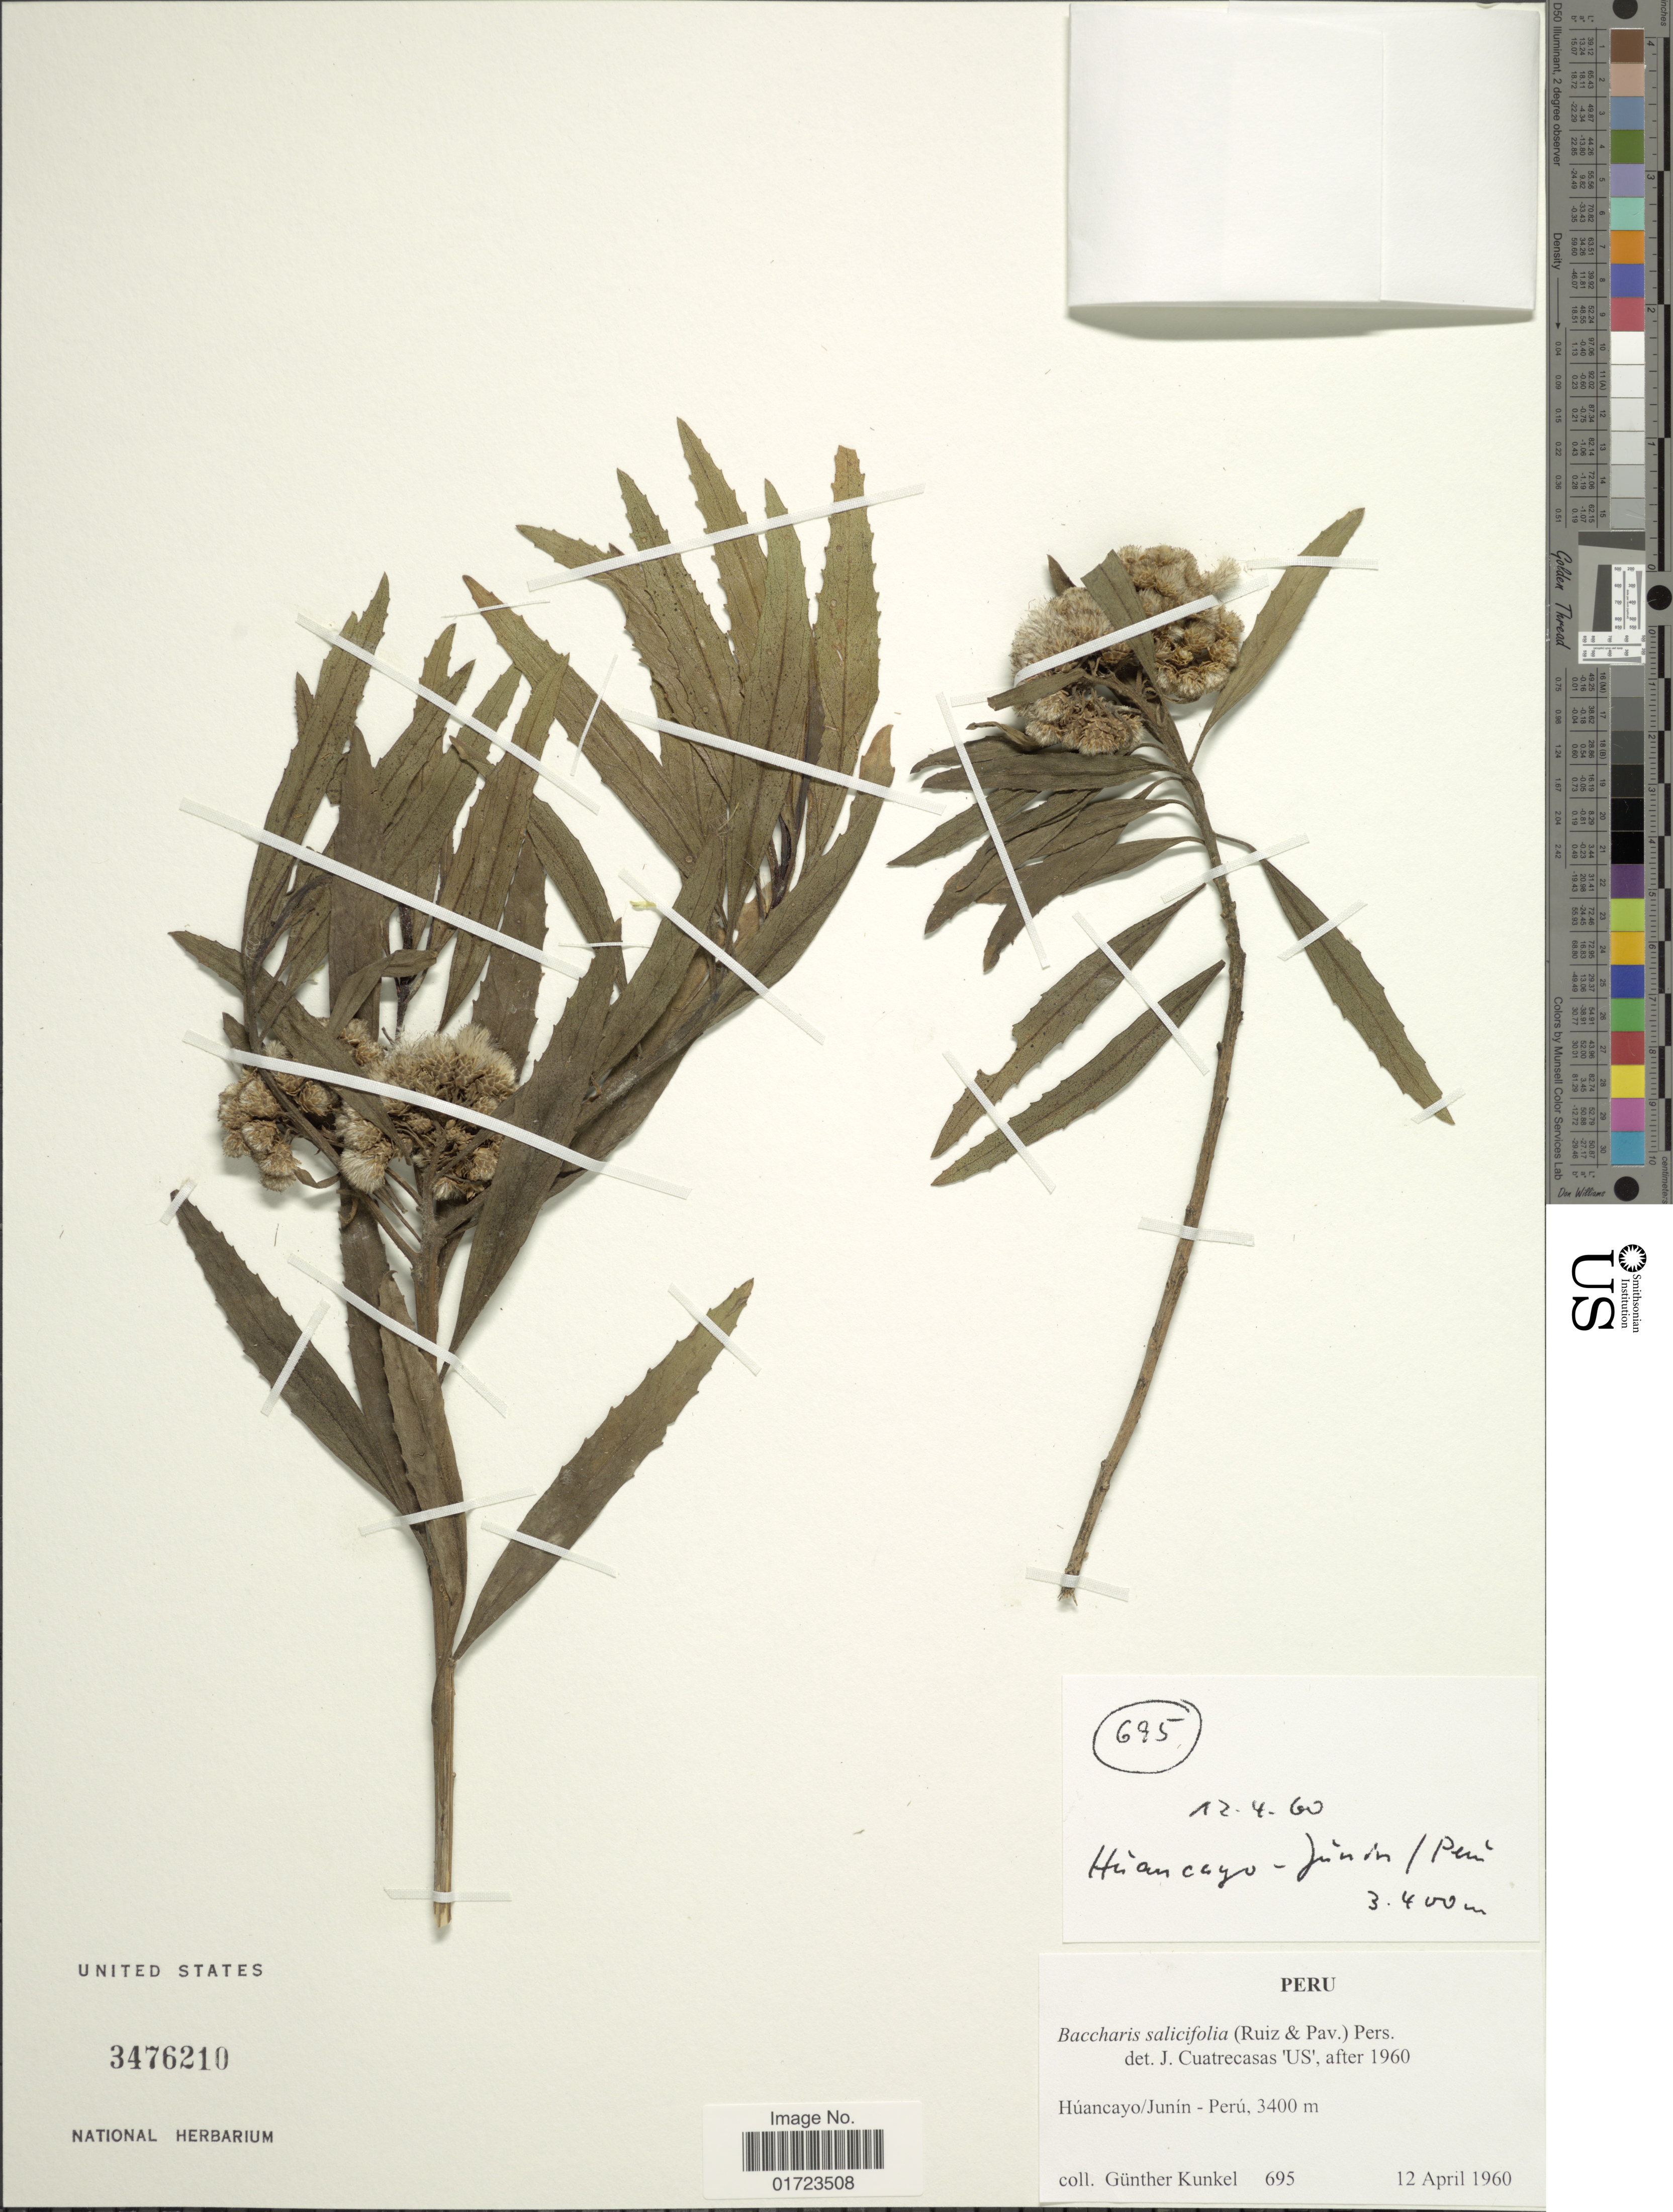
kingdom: Plantae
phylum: Tracheophyta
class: Magnoliopsida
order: Asterales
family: Asteraceae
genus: Baccharis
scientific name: Baccharis salicifolia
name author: (Ruiz & Pav.) Pers.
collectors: G. Kunkel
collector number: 695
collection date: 1960-04-12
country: Peru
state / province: Junín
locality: Huancayo/Junin, Peru.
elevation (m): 3400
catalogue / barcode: US 3476210